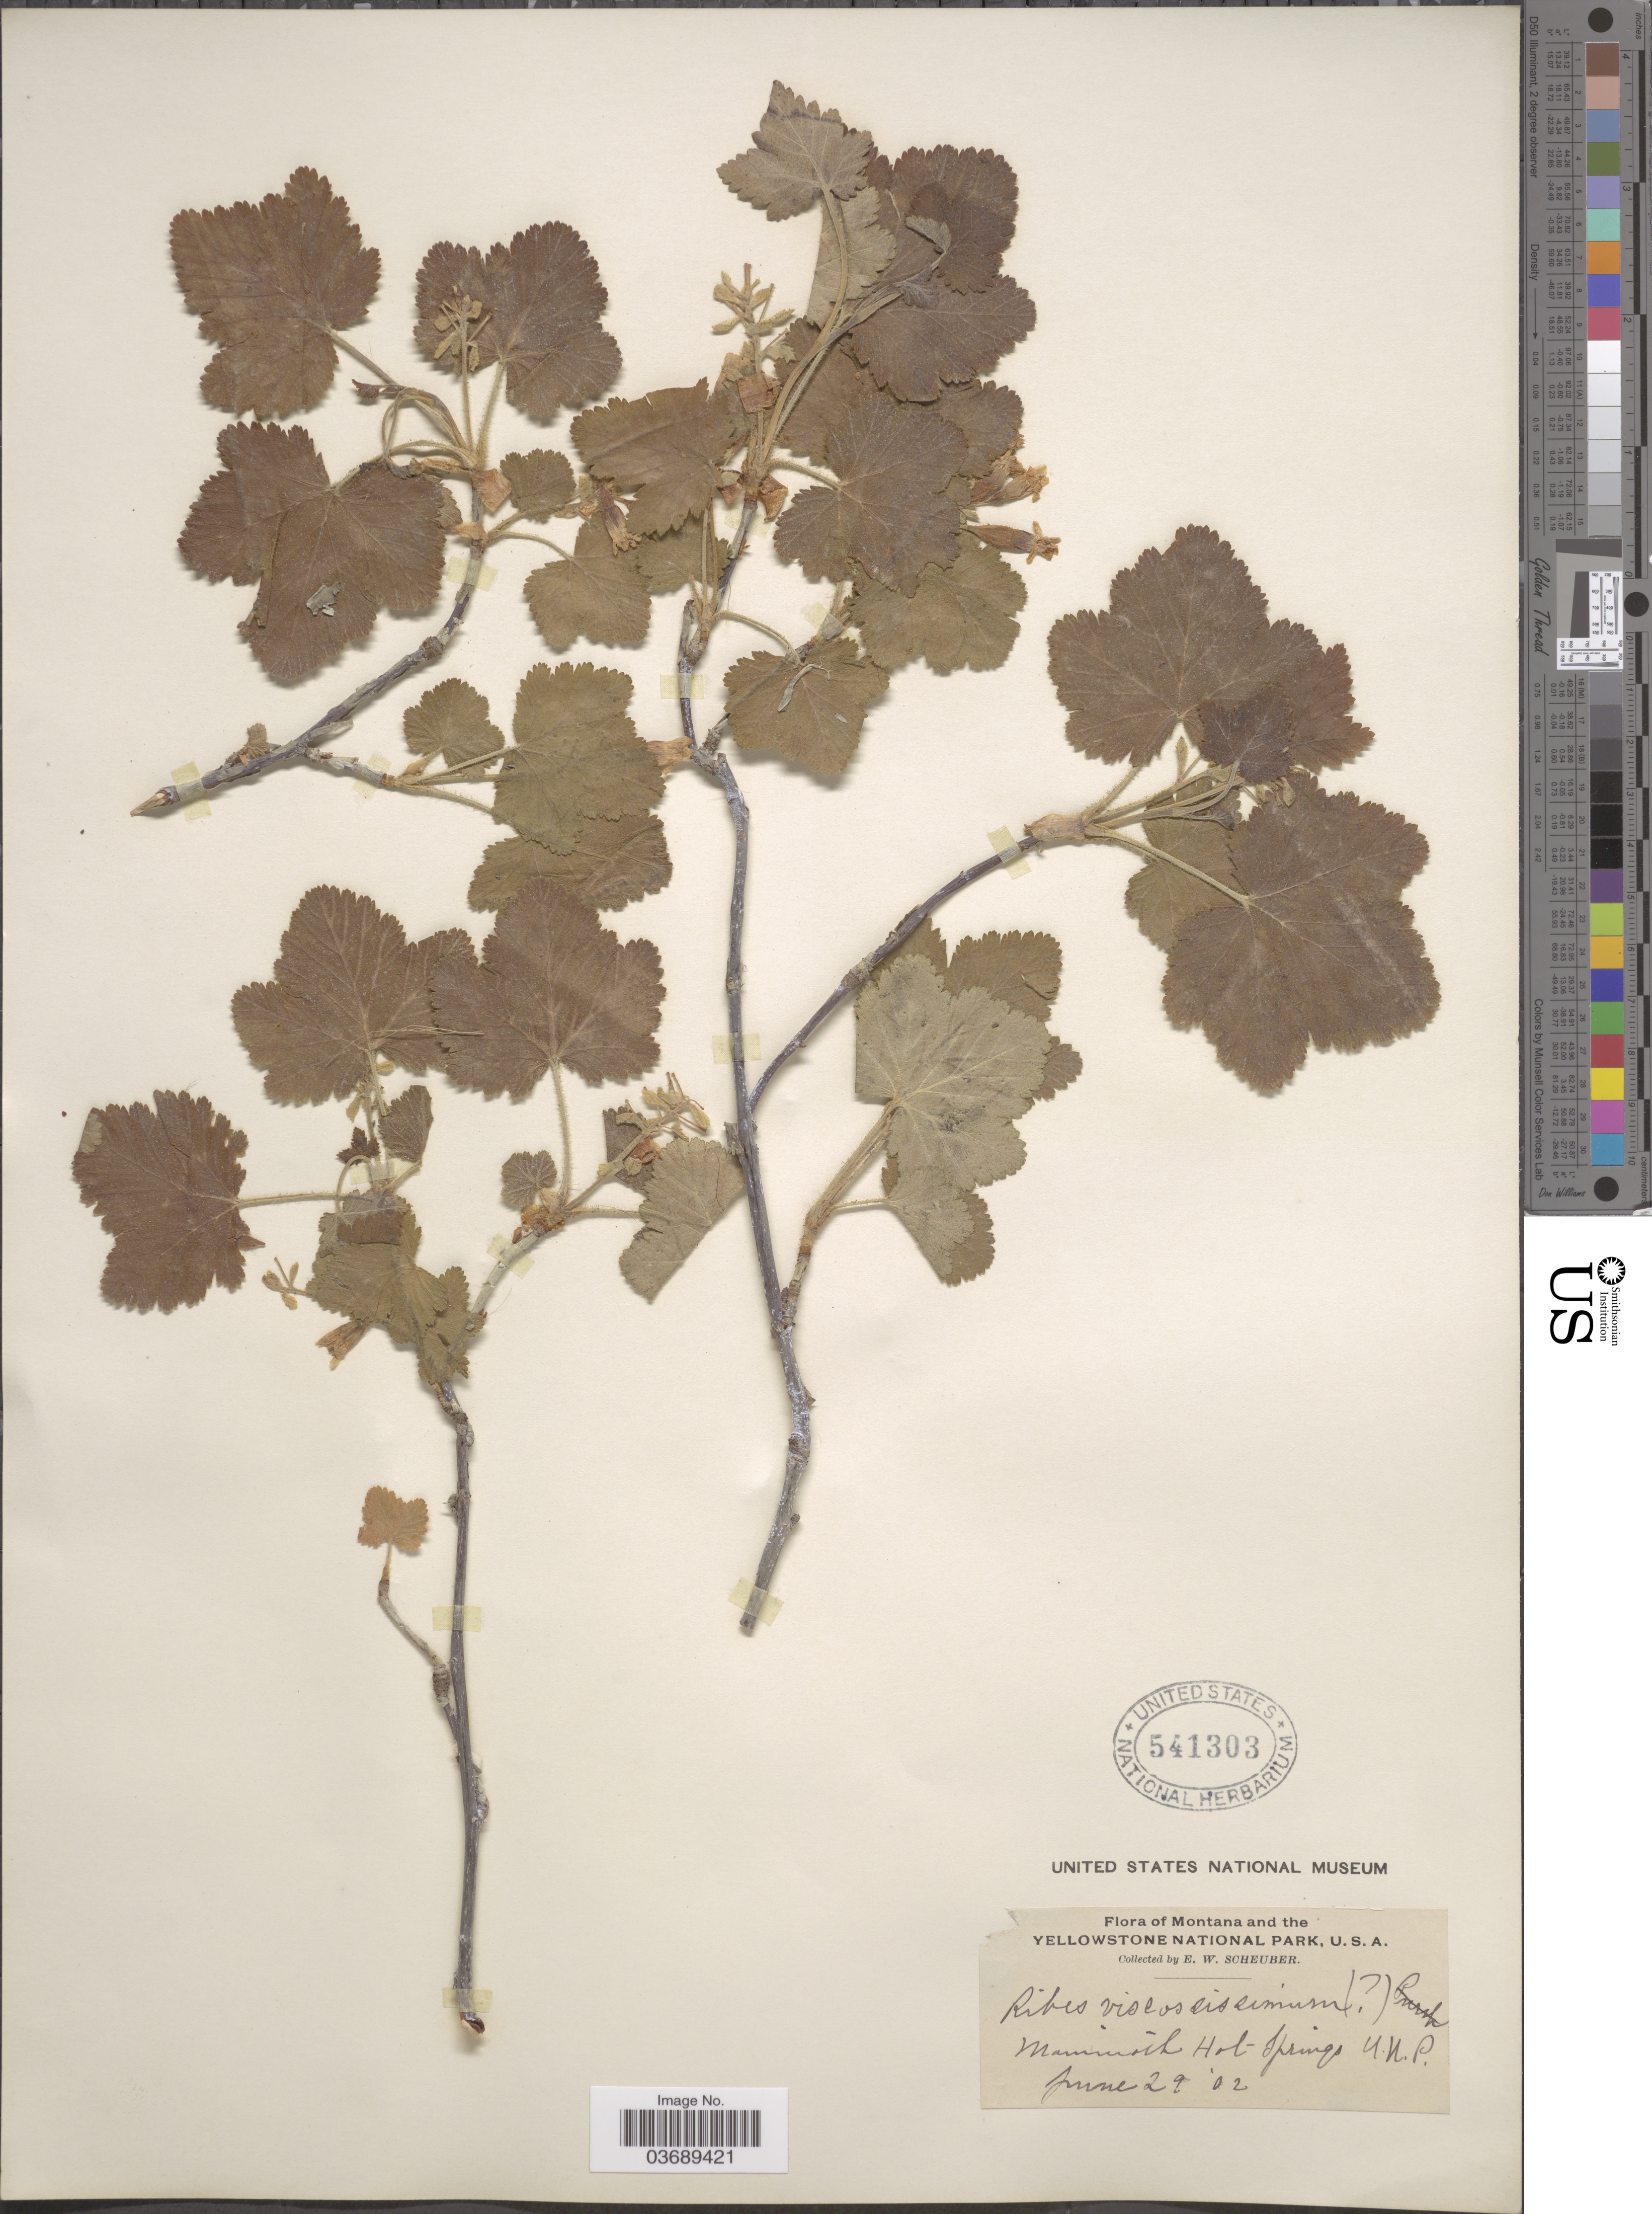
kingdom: Plantae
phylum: Tracheophyta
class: Magnoliopsida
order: Saxifragales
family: Grossulariaceae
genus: Ribes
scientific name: Ribes viscosissimum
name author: Pursh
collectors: E. Scheuber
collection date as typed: Transcribed d/m/y: 29/6/2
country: United States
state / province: Montana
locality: The Yellowstone National Park. Mammoth Hot Springs. Y.N.P.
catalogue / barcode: US 541303